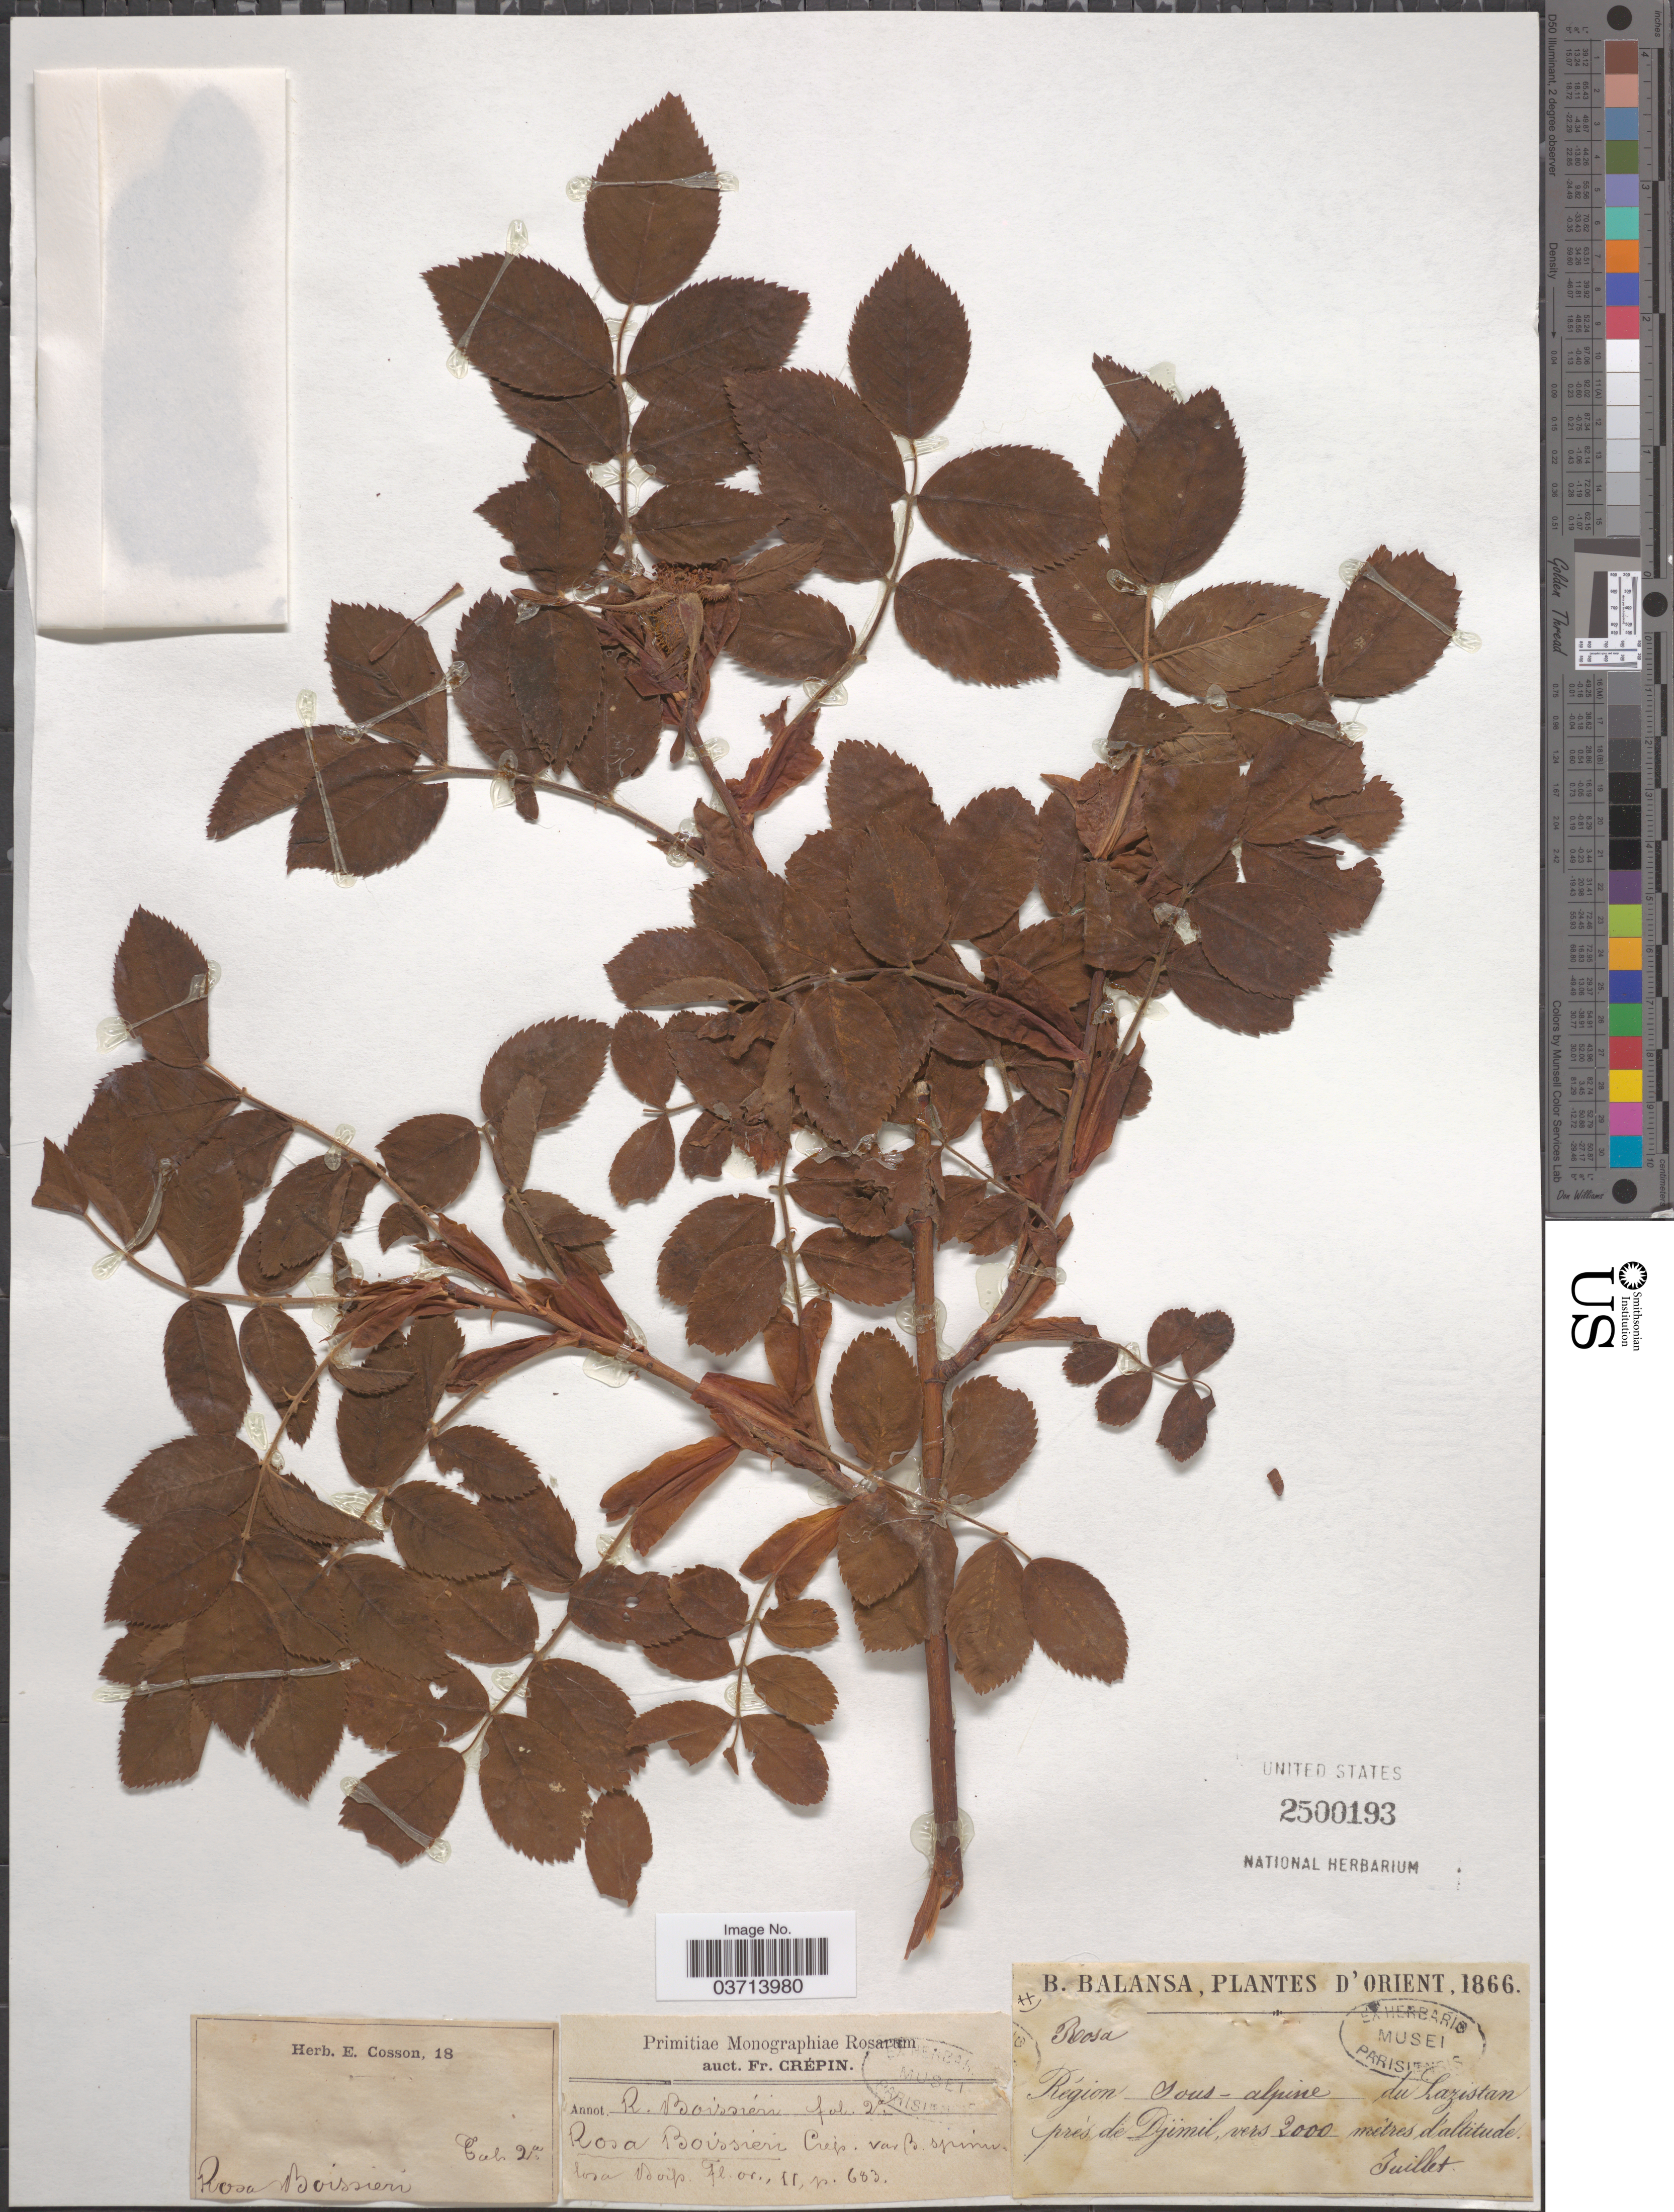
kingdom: Plantae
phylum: Tracheophyta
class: Magnoliopsida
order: Rosales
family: Rosaceae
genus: Rosa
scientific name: Rosa boissieri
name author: Crép.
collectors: B. Balansa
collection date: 1866-07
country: Turkey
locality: D'Orient. Région sous - alpine du Lazistan près de Djimil.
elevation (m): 2000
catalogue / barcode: US 2500193